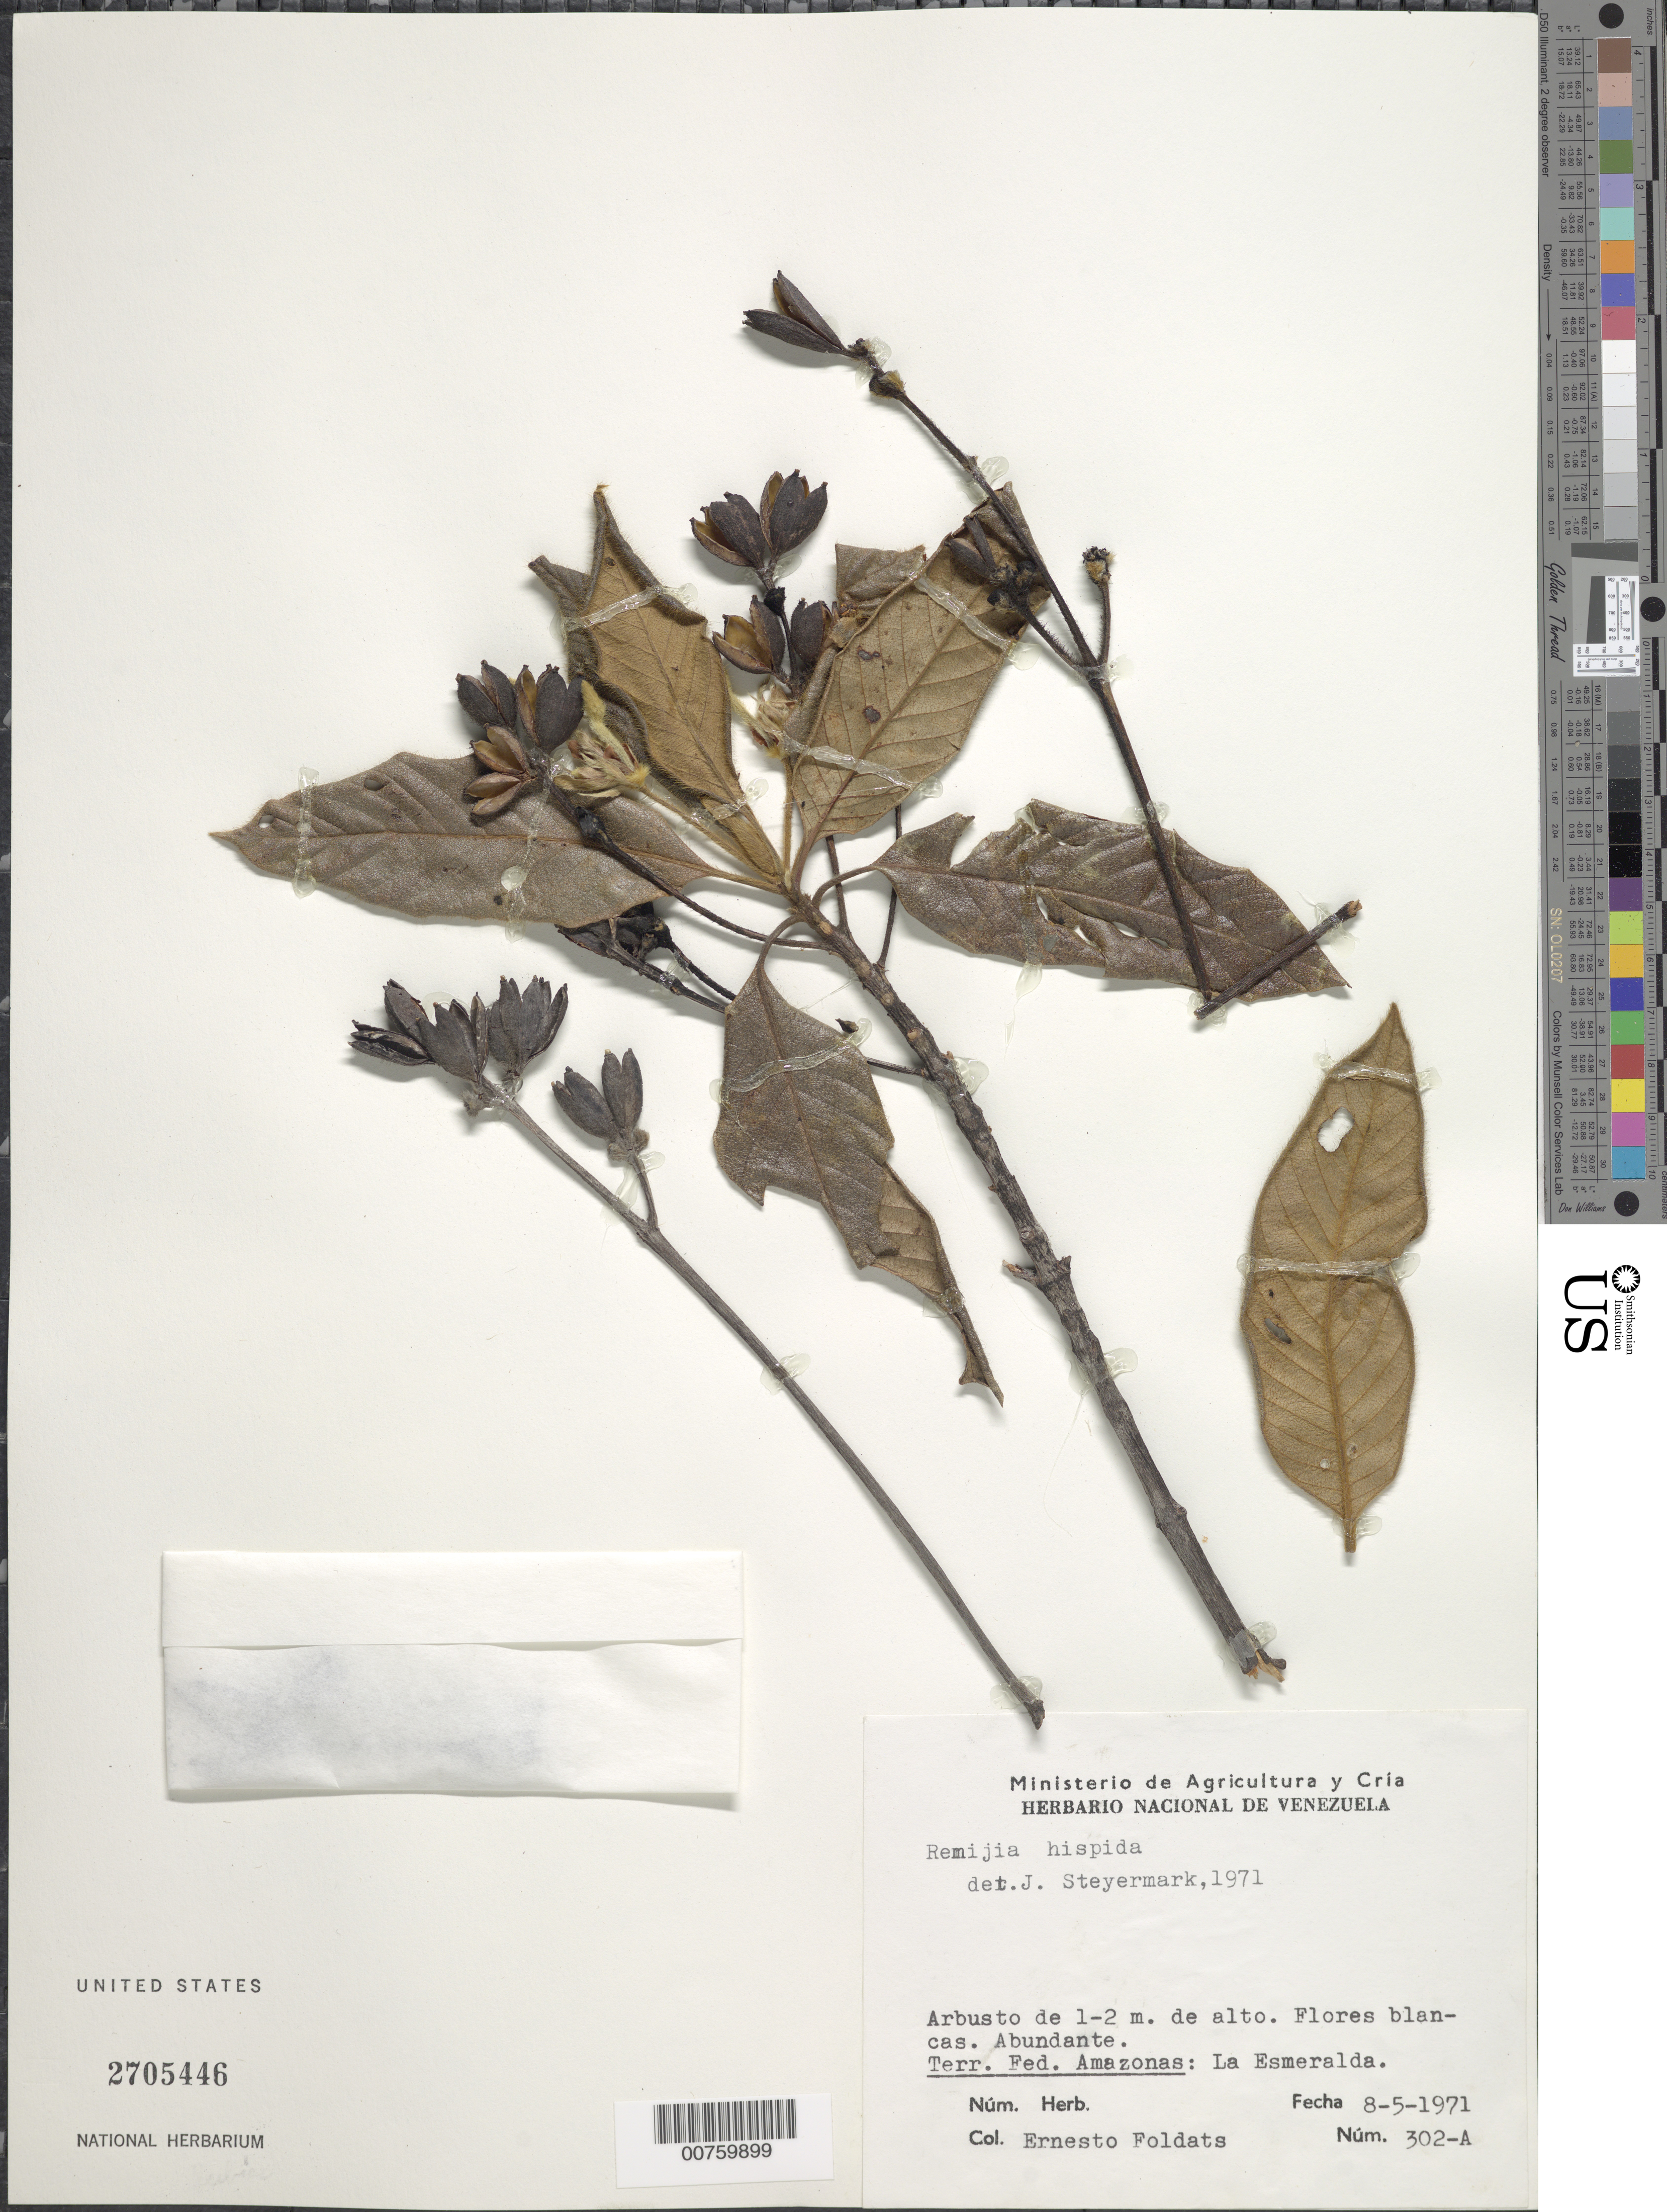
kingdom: Plantae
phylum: Tracheophyta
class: Magnoliopsida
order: Gentianales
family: Rubiaceae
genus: Remijia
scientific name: Remijia hispida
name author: Spruce ex K. Schum.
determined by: Steyermark, Julian A., (VEN)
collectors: E. Foldats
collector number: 302 A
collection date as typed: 8-May-71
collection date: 1971-05-08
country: Venezuela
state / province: Amazonas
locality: La Esmeralda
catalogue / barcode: US 2705446